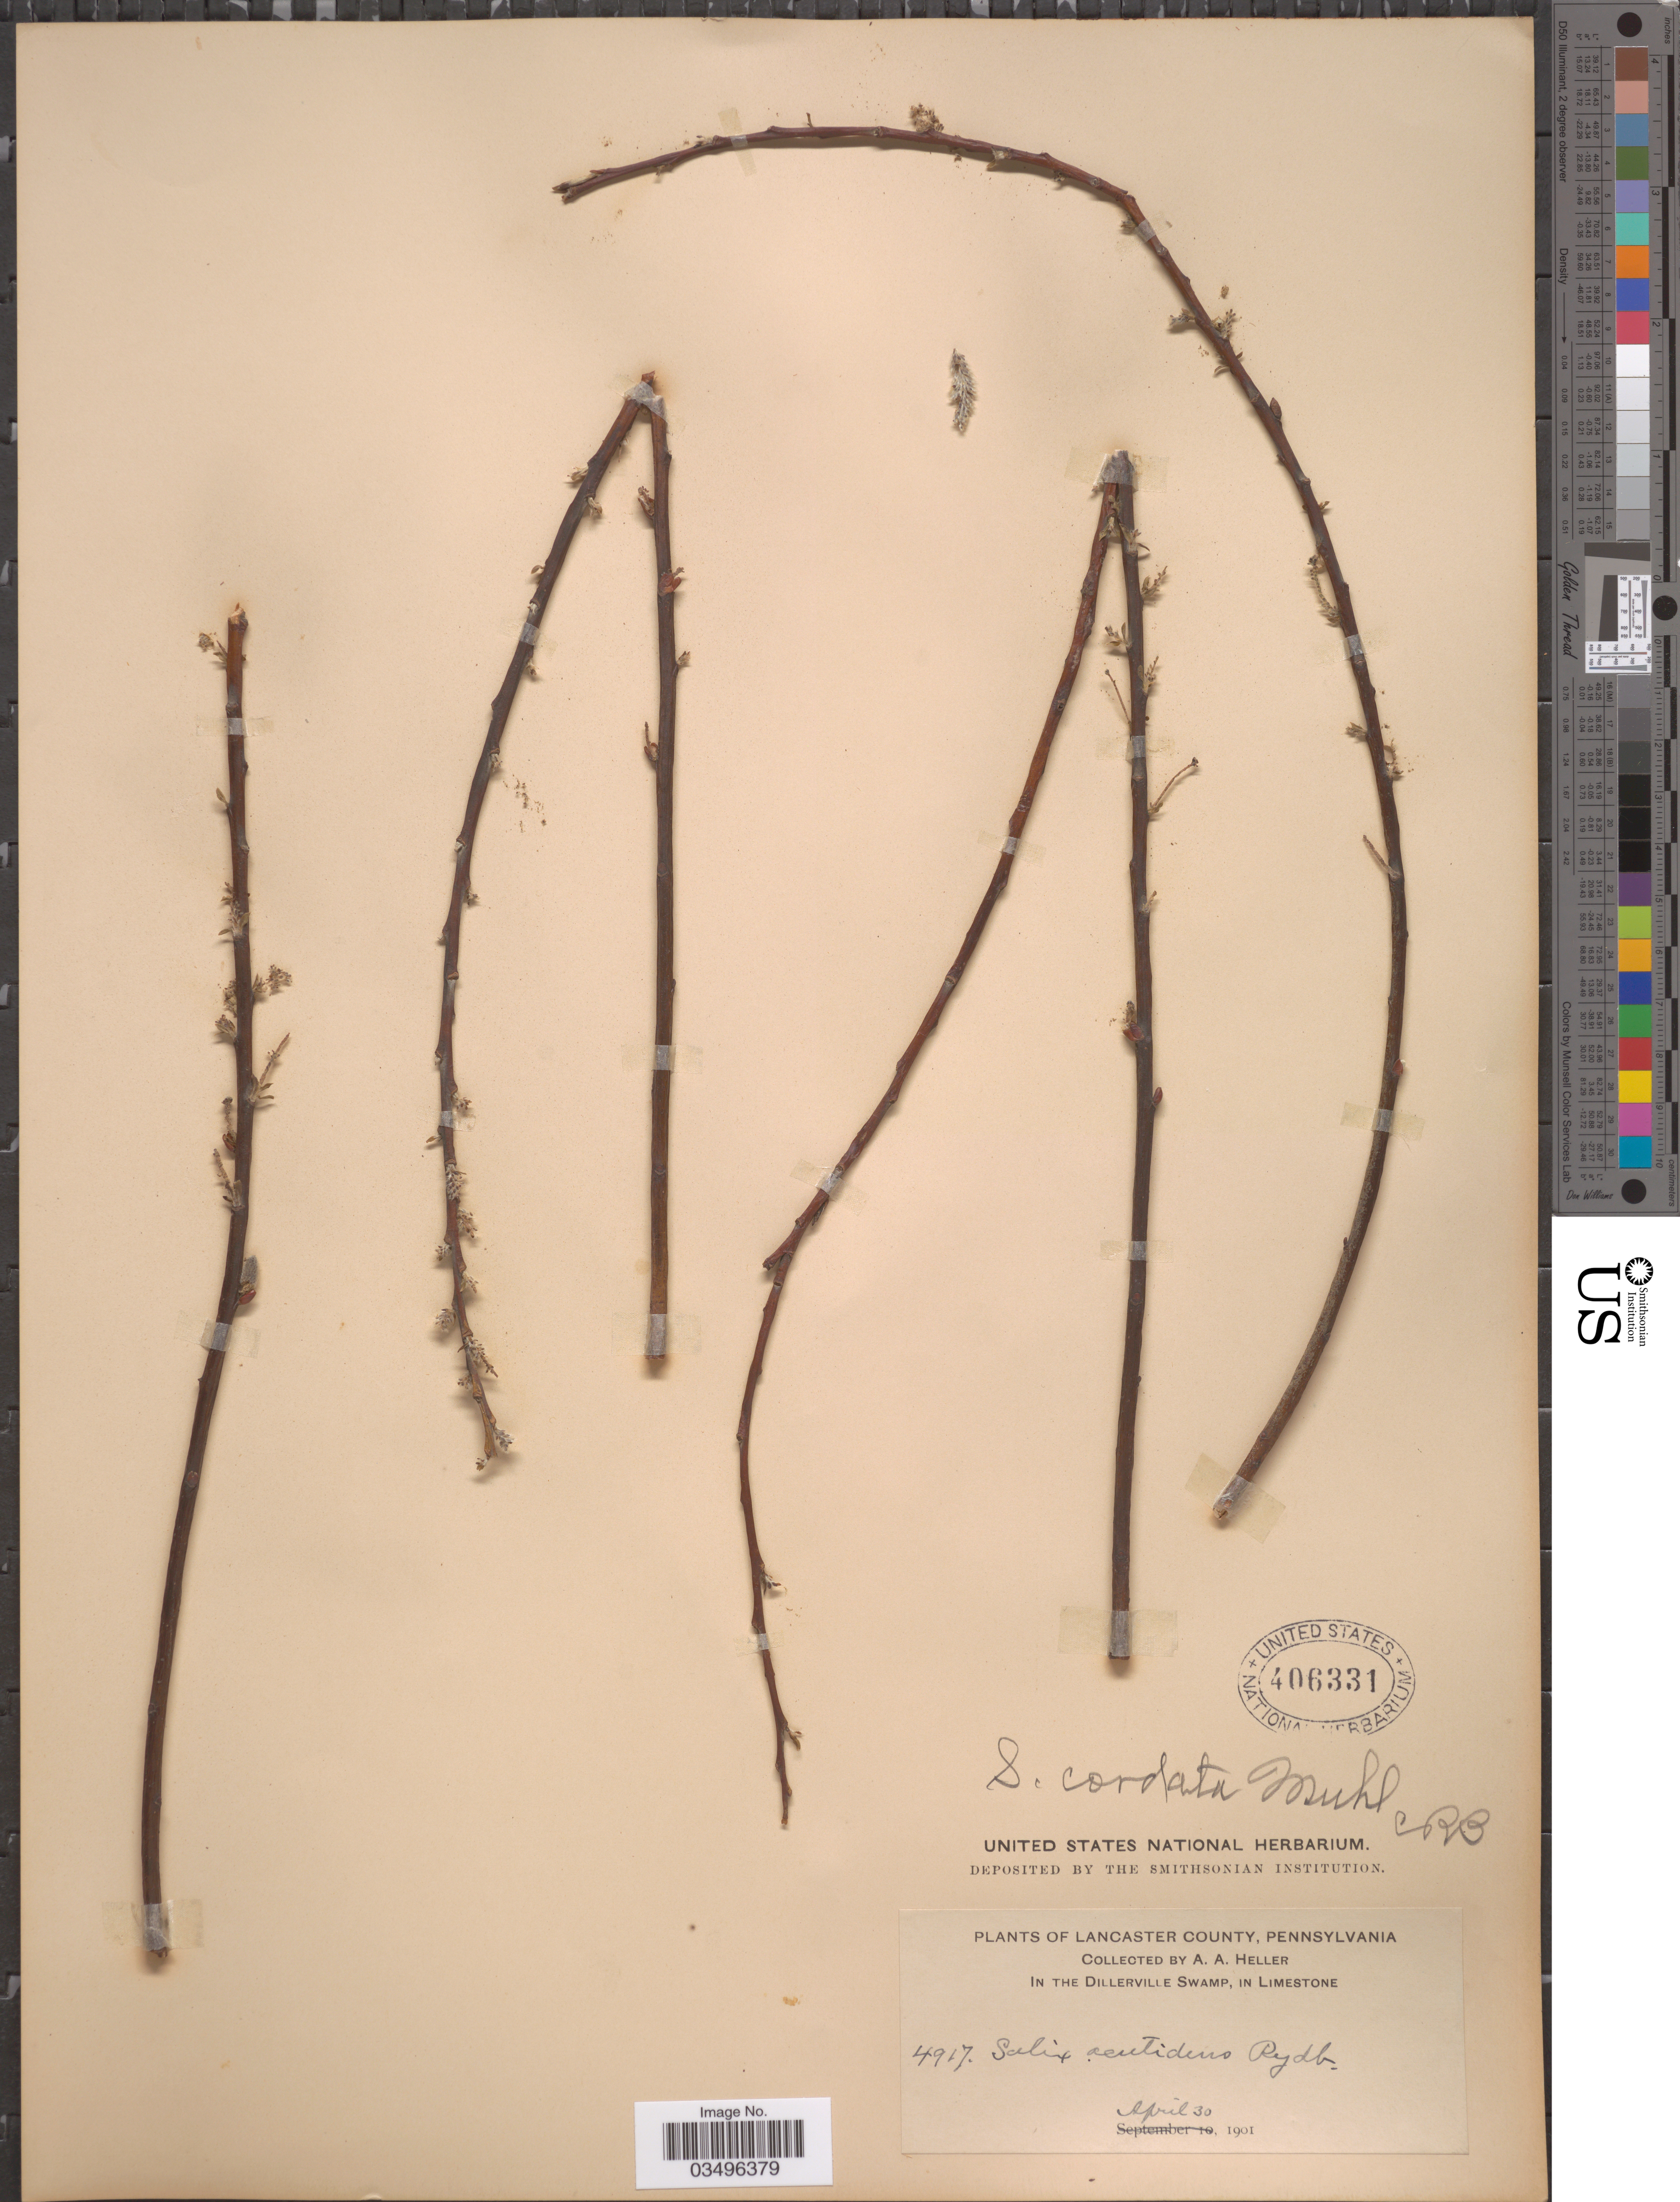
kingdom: Plantae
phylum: Tracheophyta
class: Magnoliopsida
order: Malpighiales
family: Salicaceae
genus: Salix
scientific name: Salix cordata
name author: Michx.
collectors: A. A. Heller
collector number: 4917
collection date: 1901-04-30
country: United States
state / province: Pennsylvania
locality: Lancaster County. In the Dillerville Swamp, in Limestone.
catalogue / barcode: US 406331